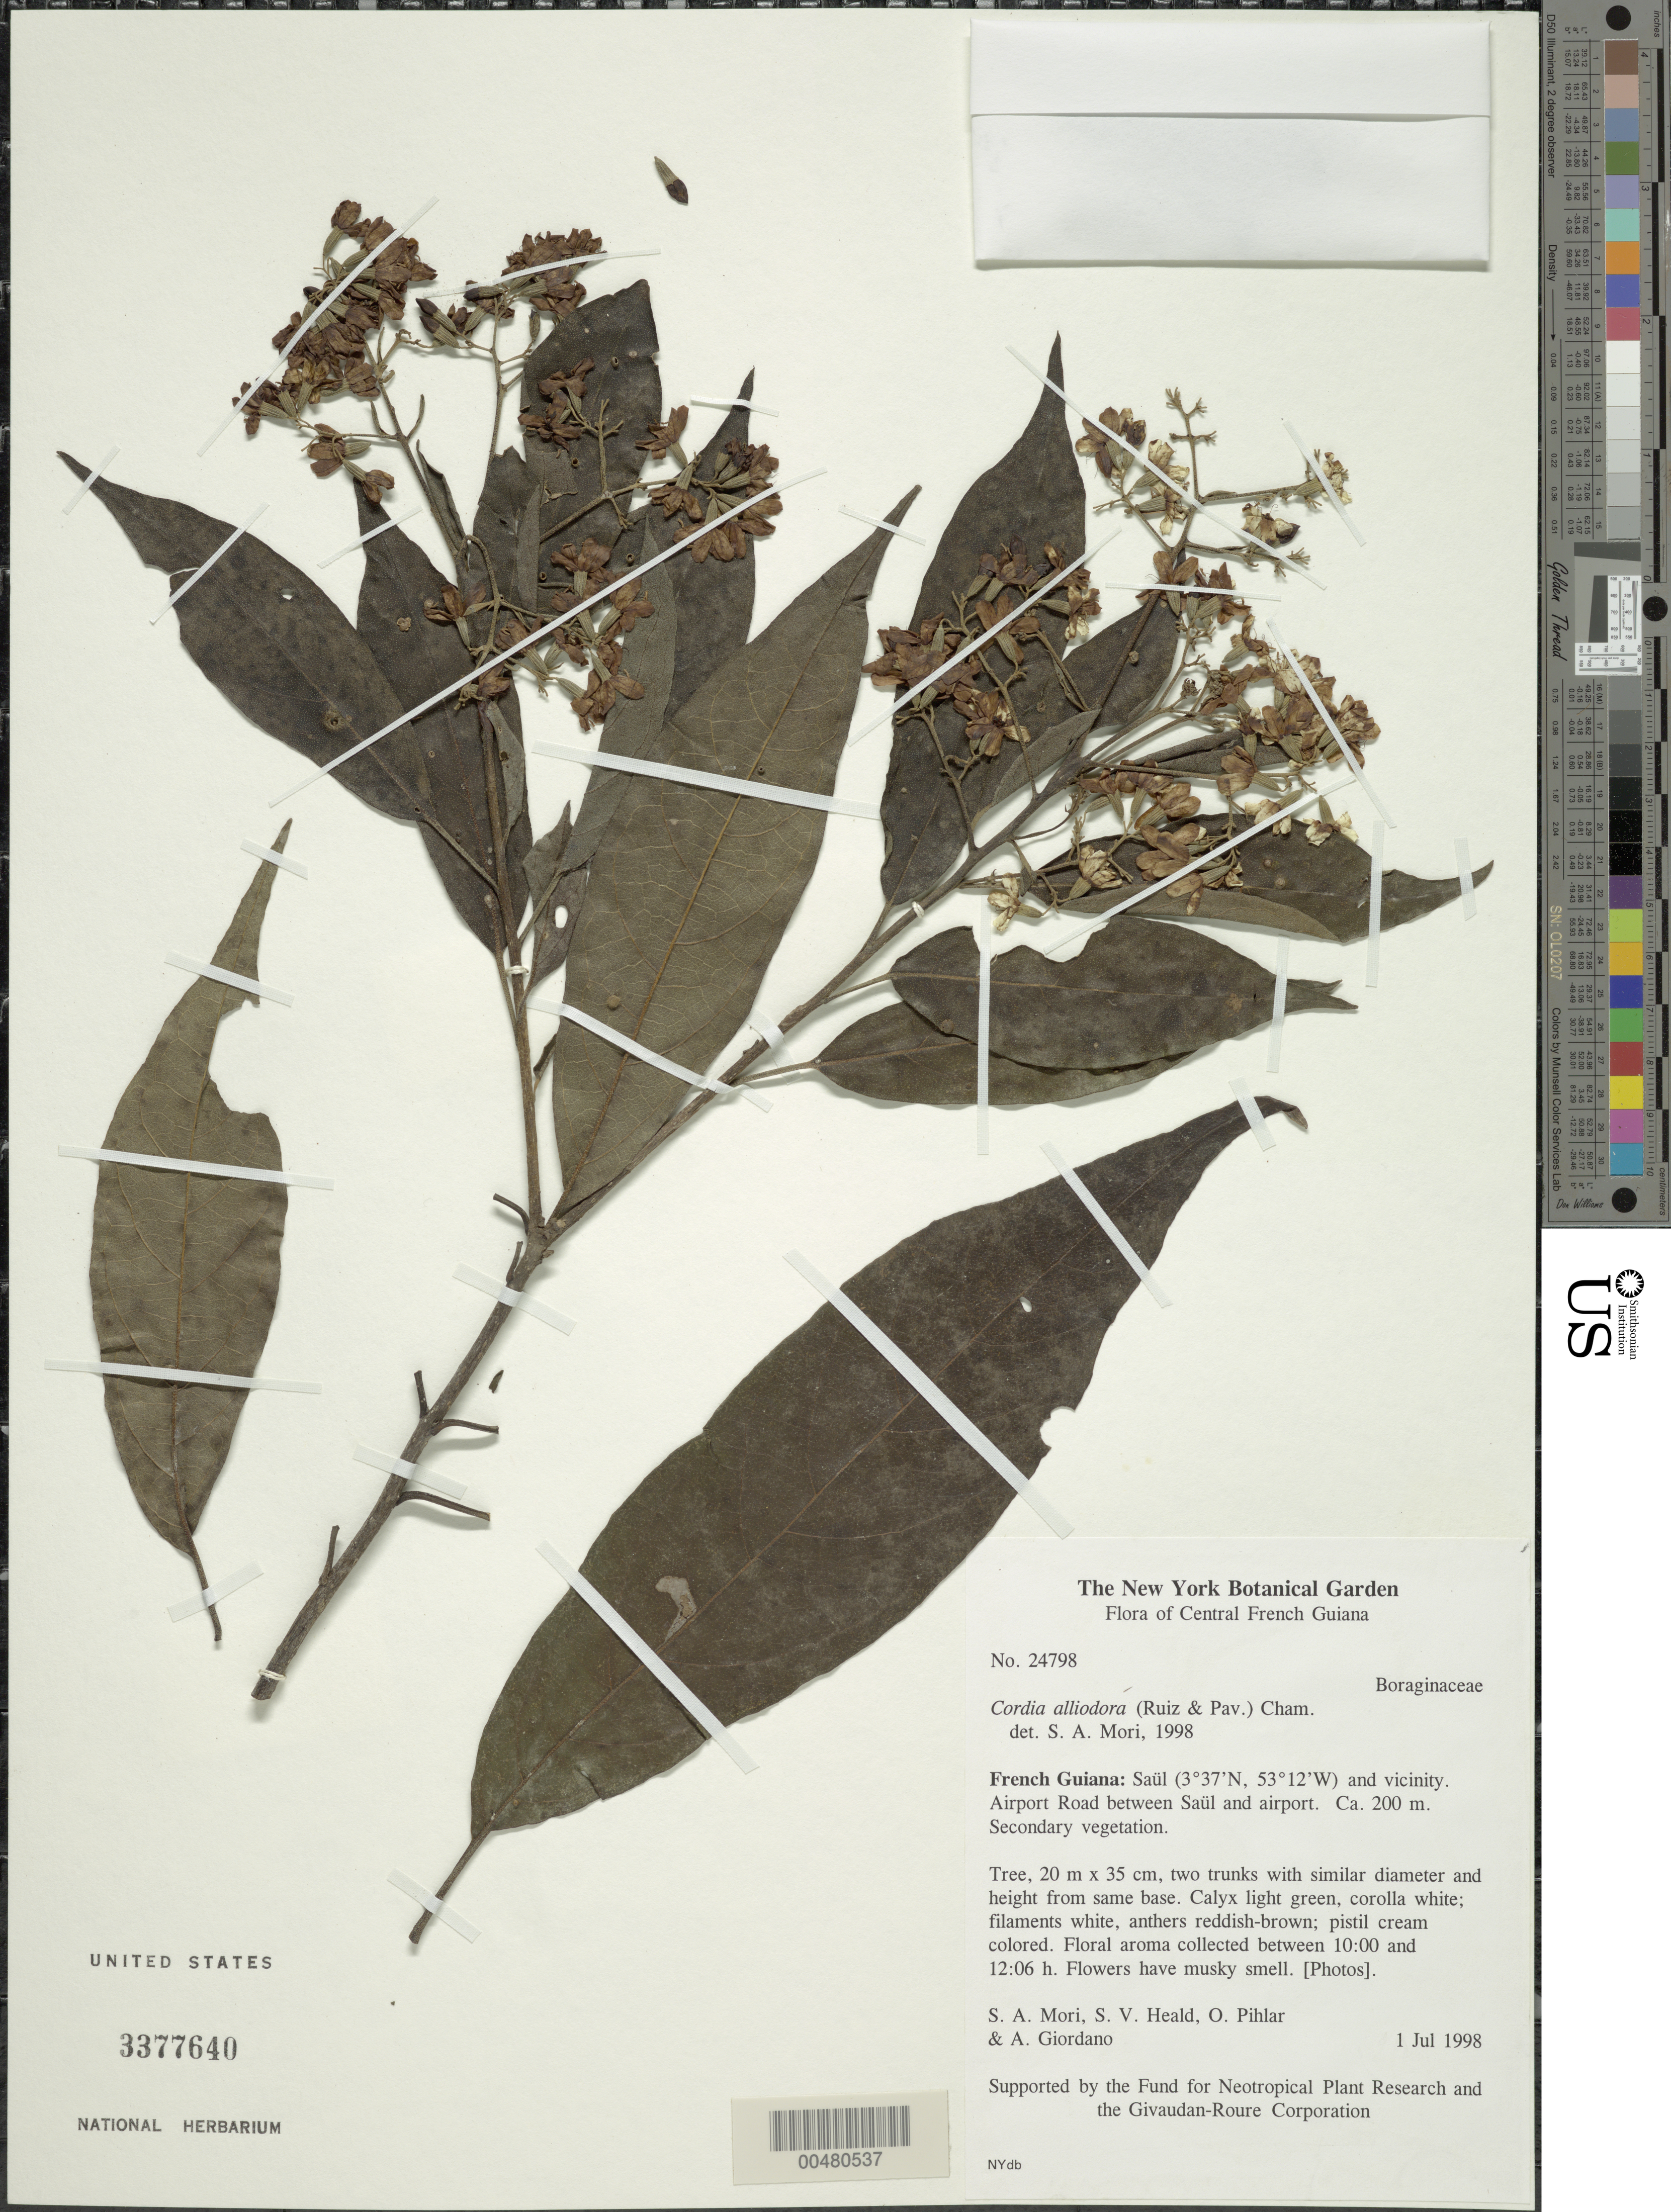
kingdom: Plantae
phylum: Tracheophyta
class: Magnoliopsida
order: Boraginales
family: Cordiaceae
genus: Cordia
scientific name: Cordia alliodora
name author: (Ruiz & Pav.) Oken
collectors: S. Mori, S. Heald, O. Pihlar & A. Giordano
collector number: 24798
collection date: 1998-07-01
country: French Guiana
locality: Saül and vicinity. Airport Road between Saül and airport.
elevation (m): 200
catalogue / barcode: US 3377640